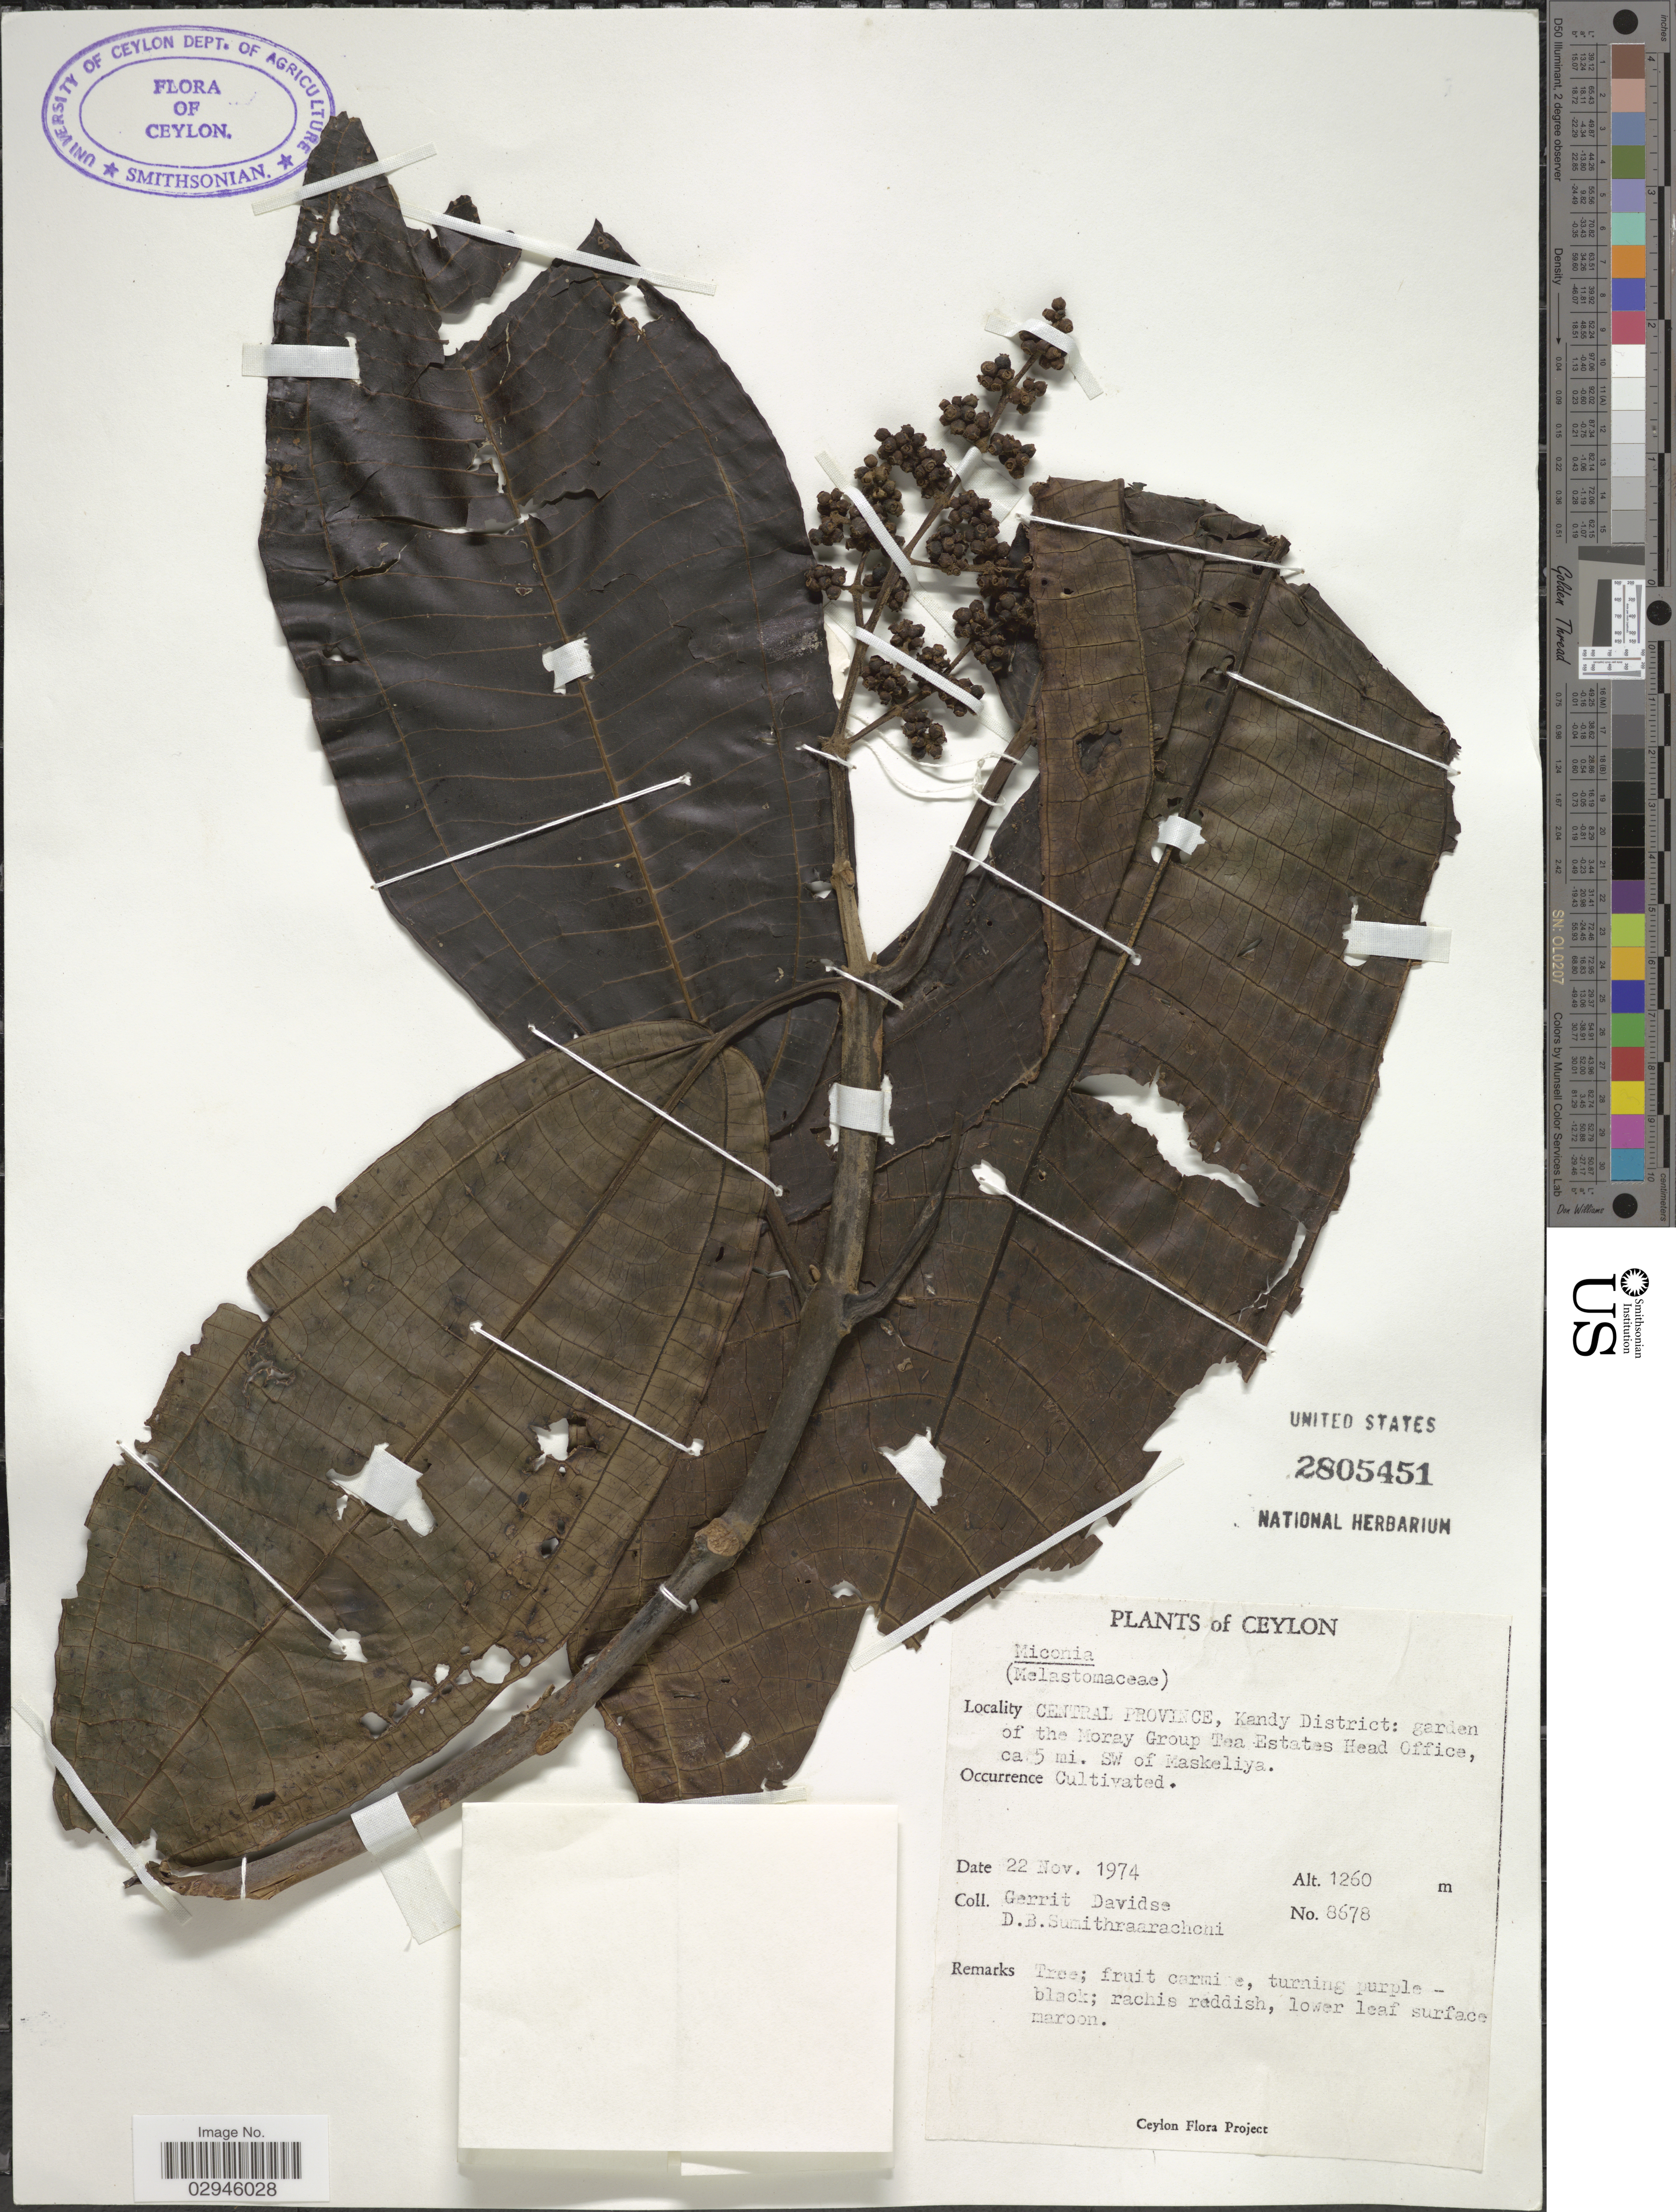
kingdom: Plantae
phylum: Tracheophyta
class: Magnoliopsida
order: Myrtales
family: Melastomataceae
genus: Miconia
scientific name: Miconia calvescens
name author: DC.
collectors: G. Davidse & D. B. Sumithraarachchi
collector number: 8678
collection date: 1974-11-22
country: Sri Lanka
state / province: Central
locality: Kandy District: garden of the Moray Group Tea Estates Head Office, ca 5 mi. SW of Maskeliya.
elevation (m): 1260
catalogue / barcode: US 2805451